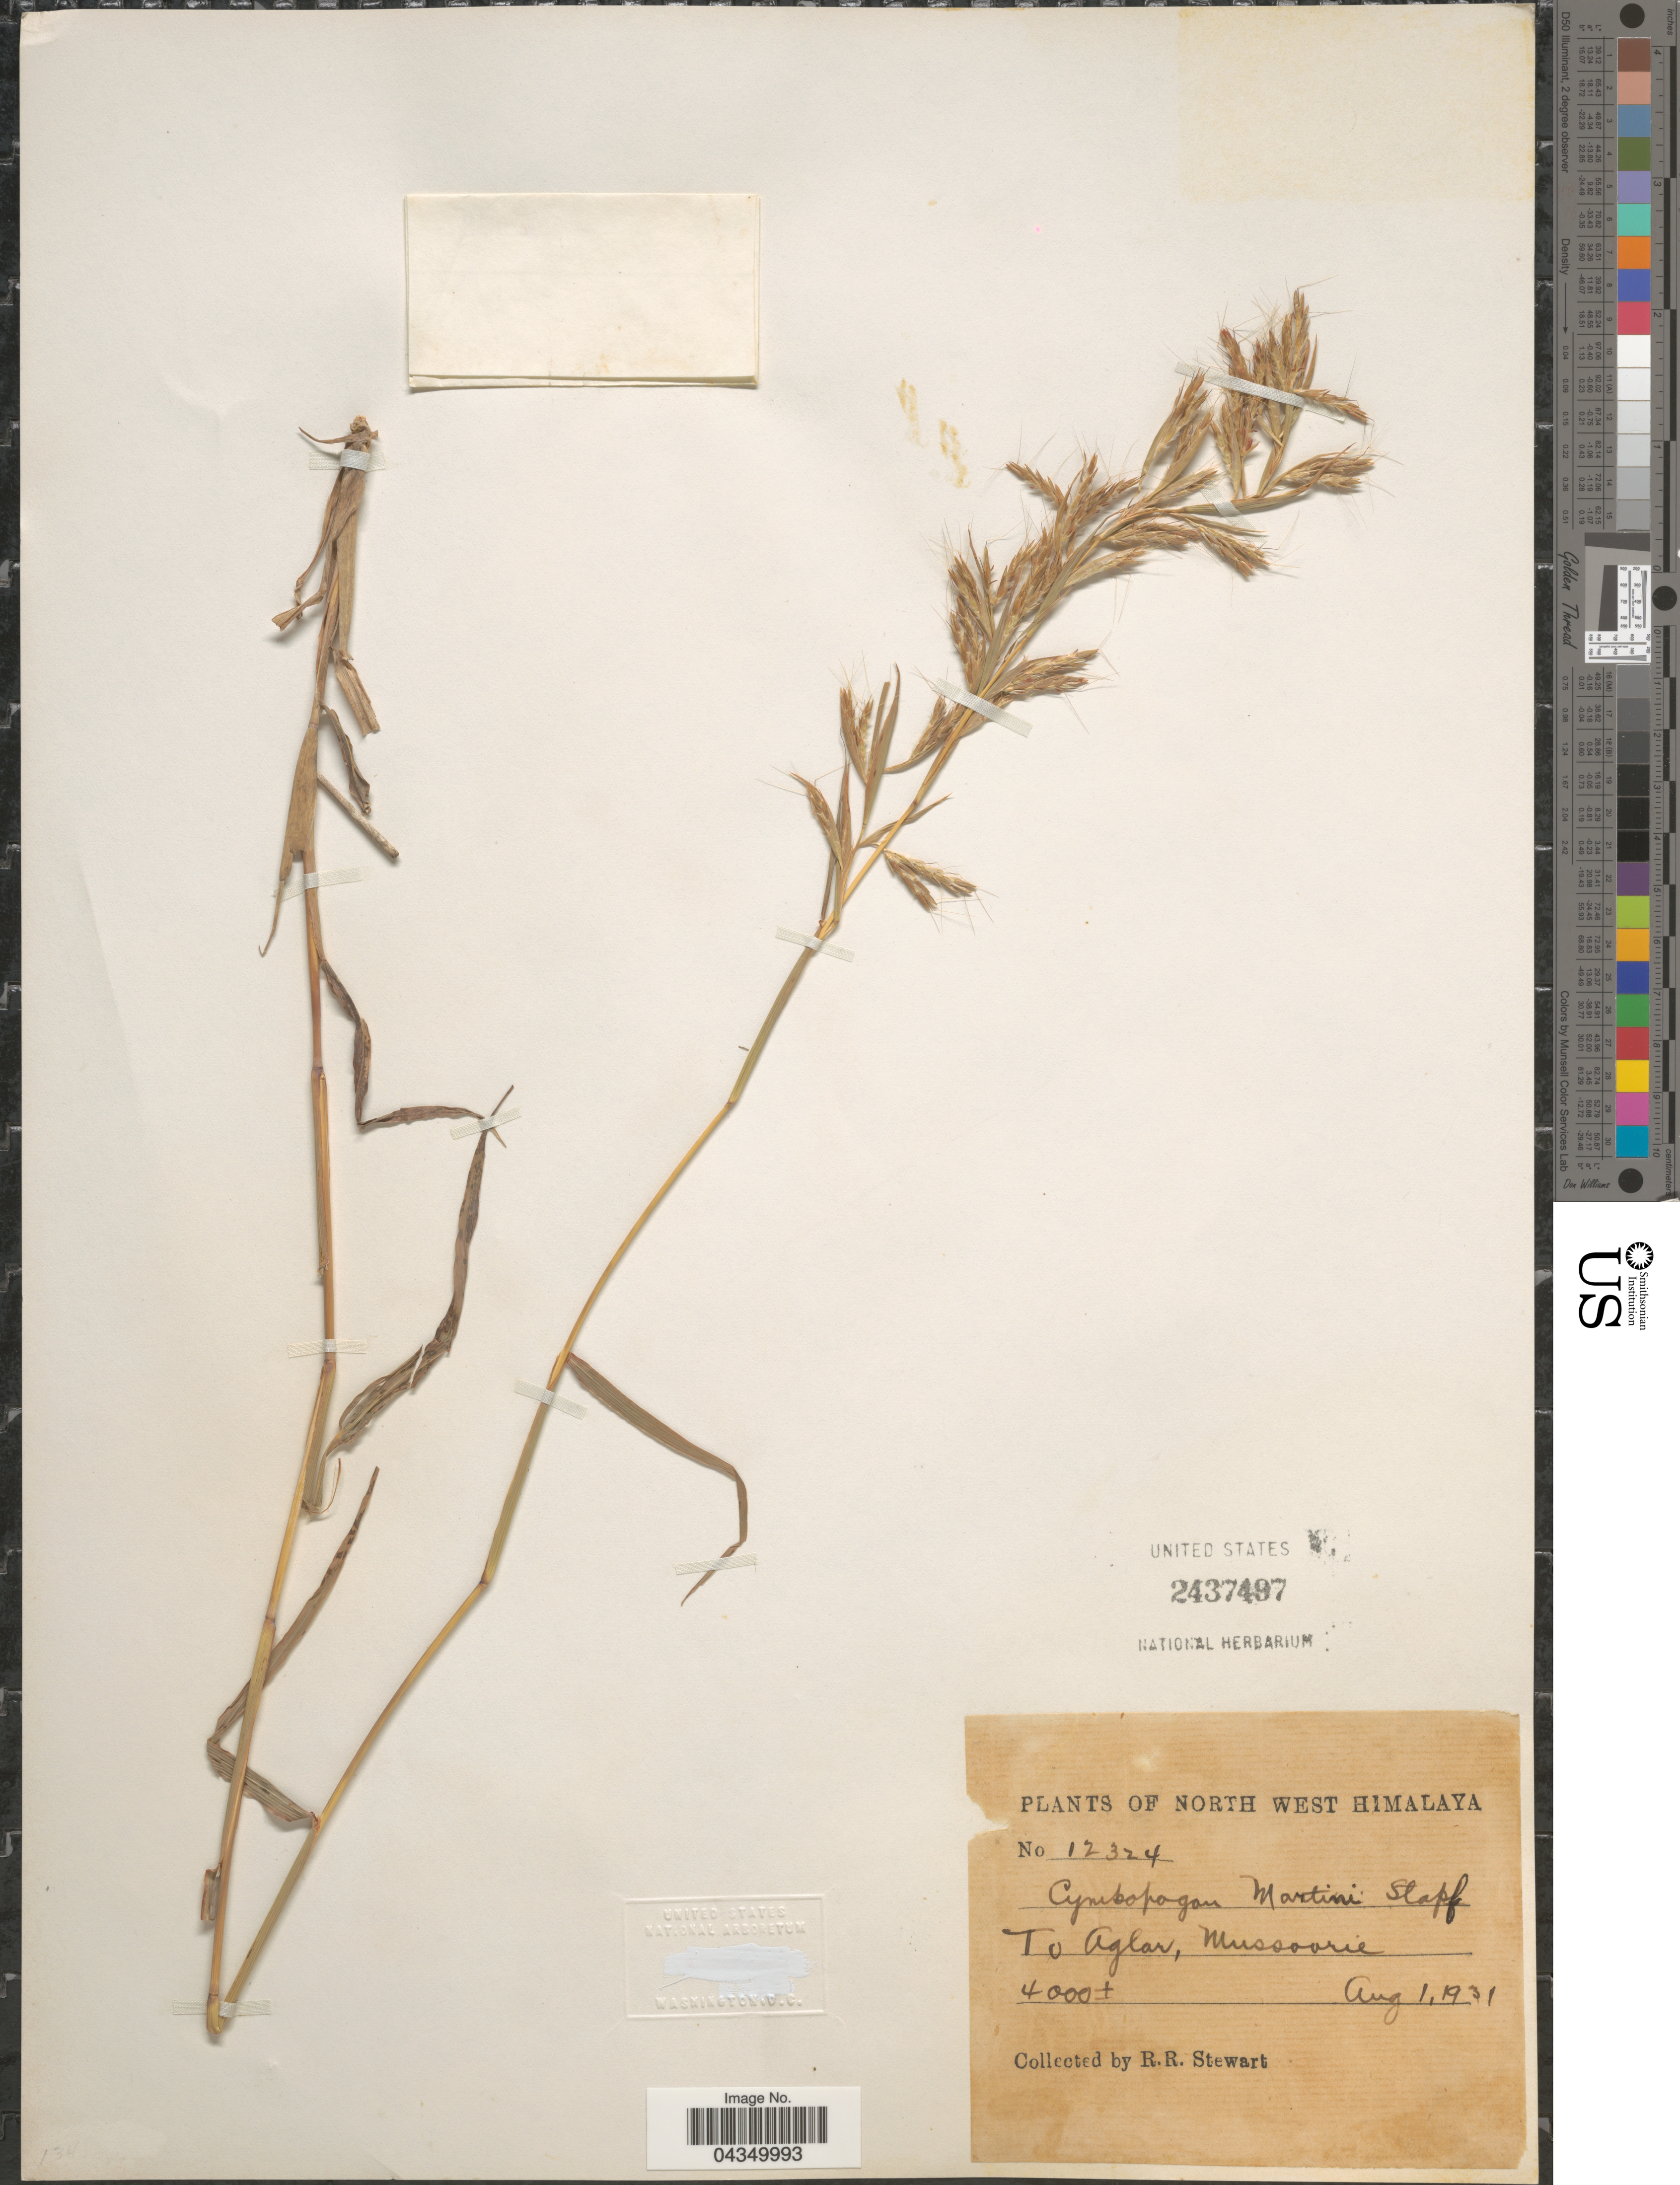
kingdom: Plantae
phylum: Tracheophyta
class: Liliopsida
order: Poales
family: Poaceae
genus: Cymbopogon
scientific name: Cymbopogon martini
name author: (Roxb.) Stapf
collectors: R. Stewart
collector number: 12324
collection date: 1931-08-01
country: India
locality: North West Himalaya. To Aglar, Mussoorie.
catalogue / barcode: US 2437497